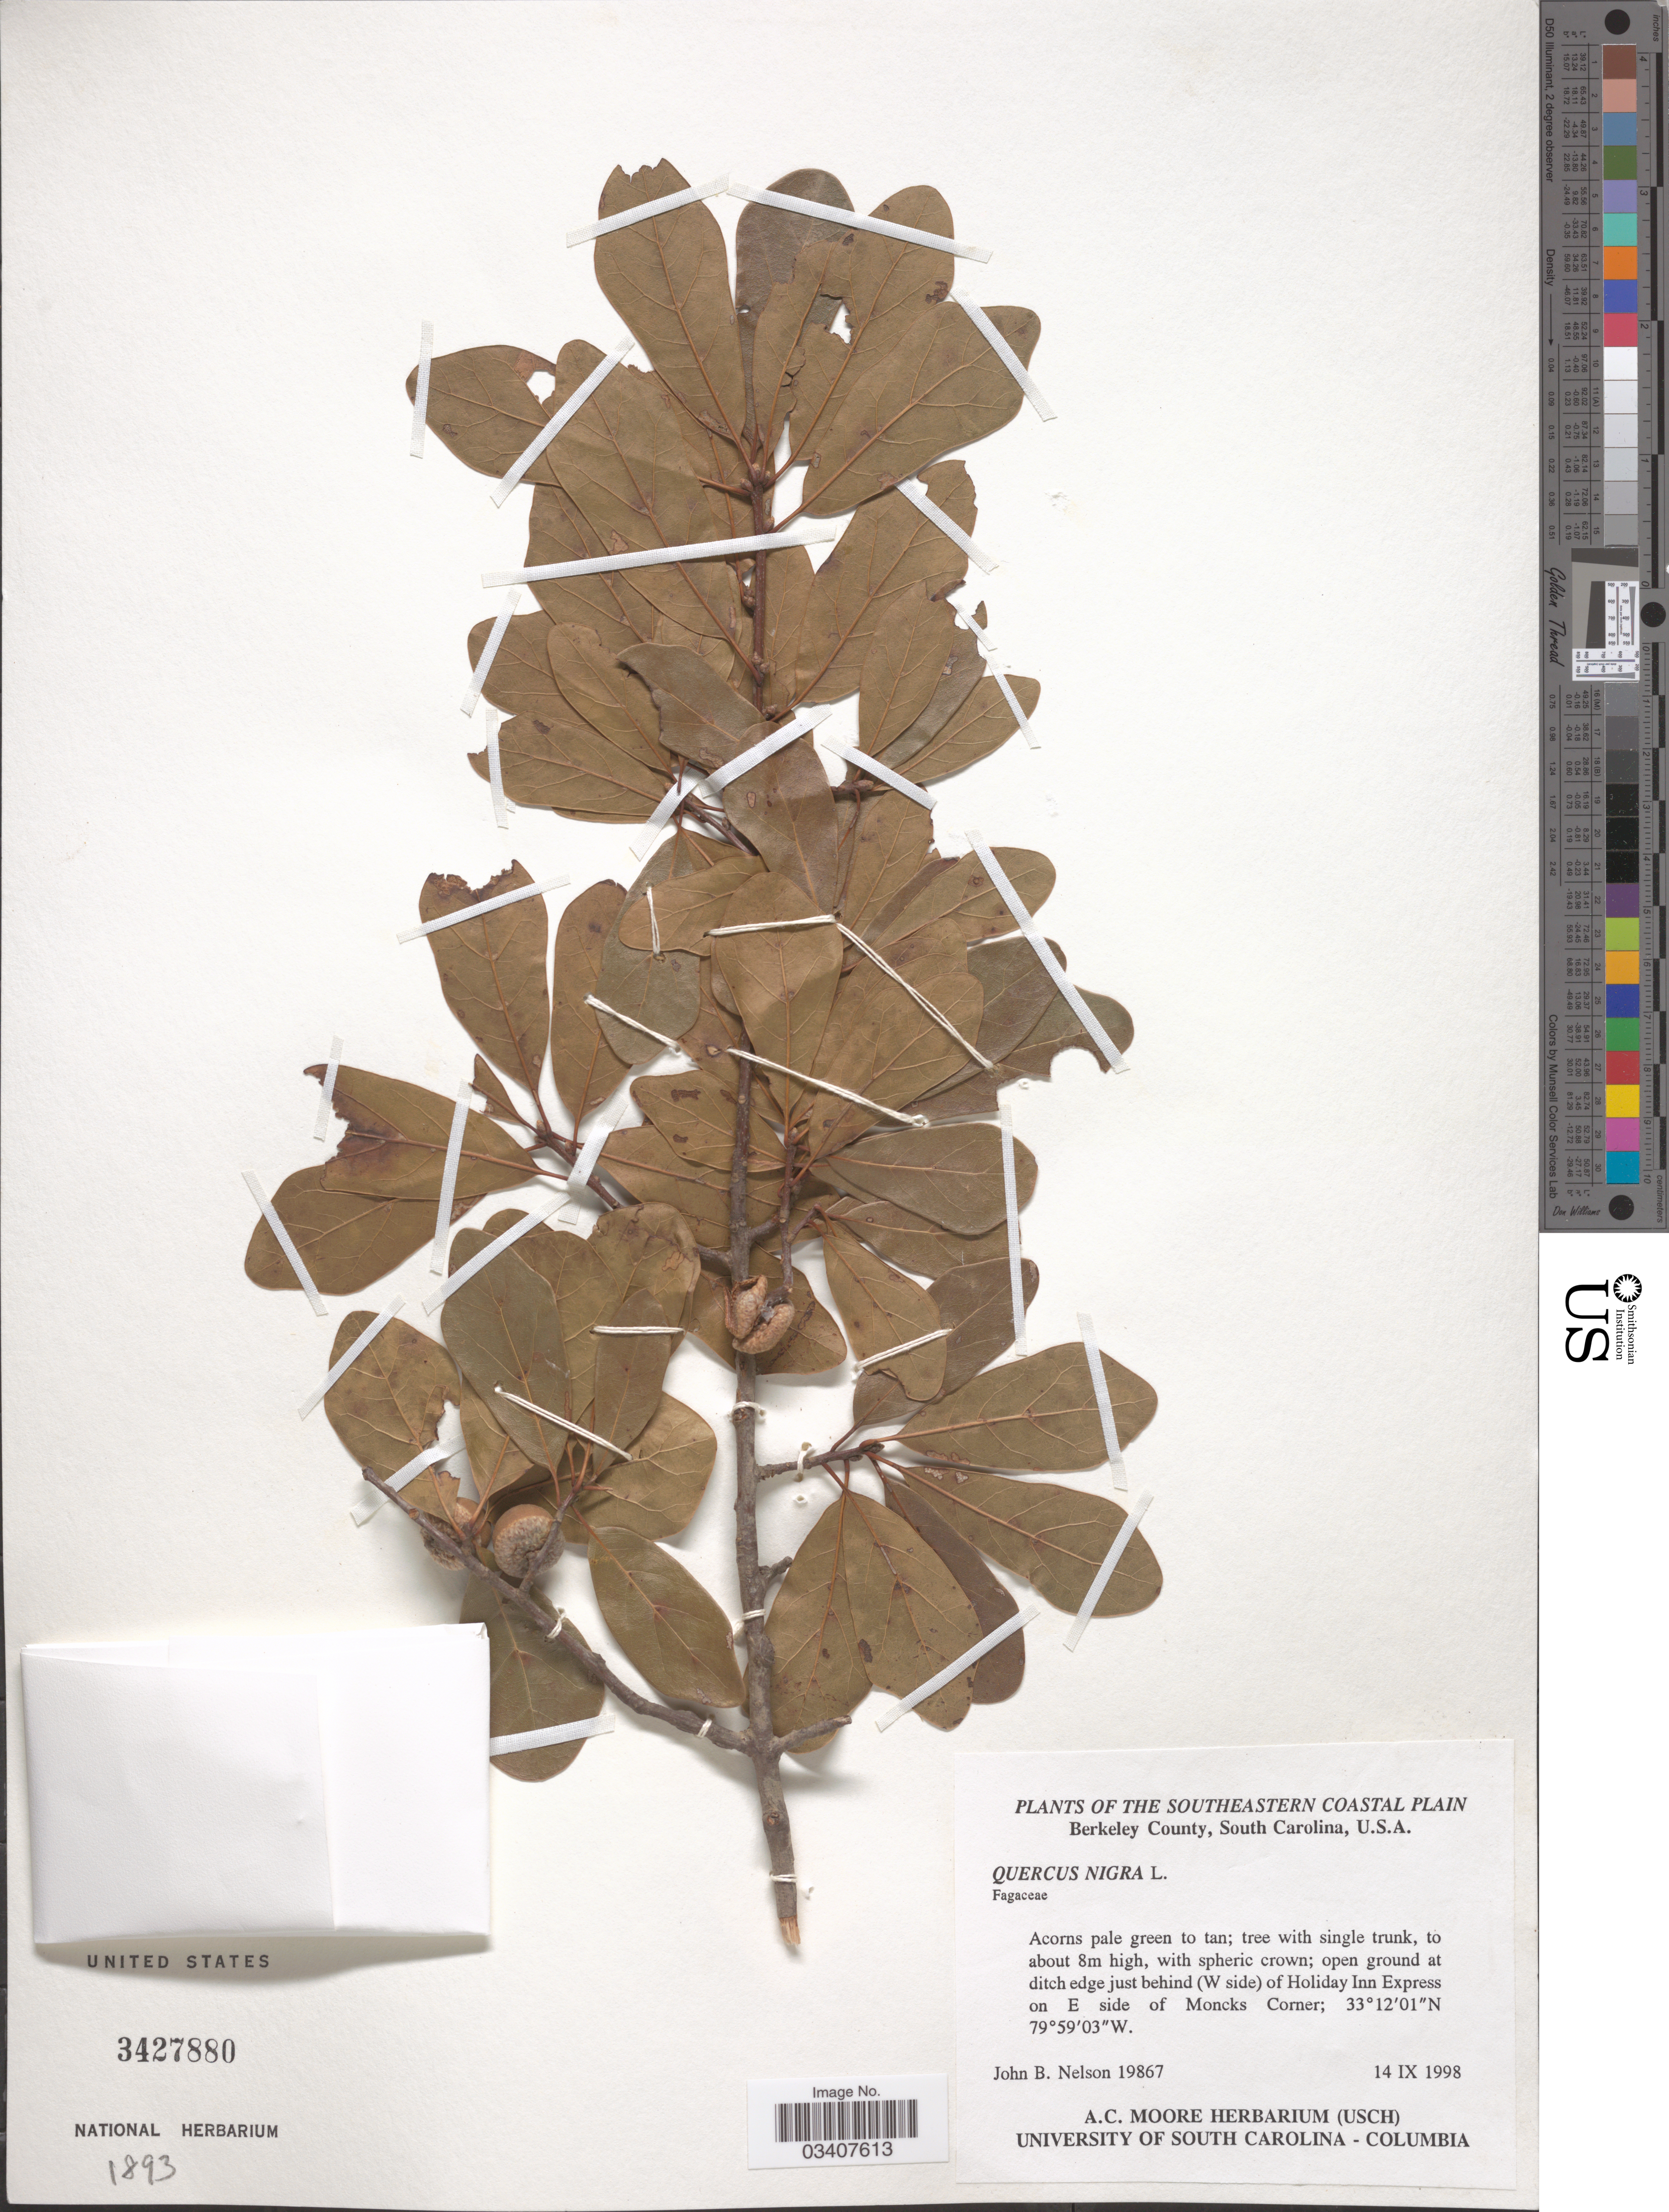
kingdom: Plantae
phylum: Tracheophyta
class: Magnoliopsida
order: Fagales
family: Fagaceae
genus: Quercus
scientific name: Quercus nigra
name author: L.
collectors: J. B. Nelson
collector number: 19867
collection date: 1998-09-14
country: United States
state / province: South Carolina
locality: The Southeastern Coastal Plain. Berkeley County. Open ground at ditch edge just behind (W side) of Holiday Inn Express on E side of Moncks Corner.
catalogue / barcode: US 3427880